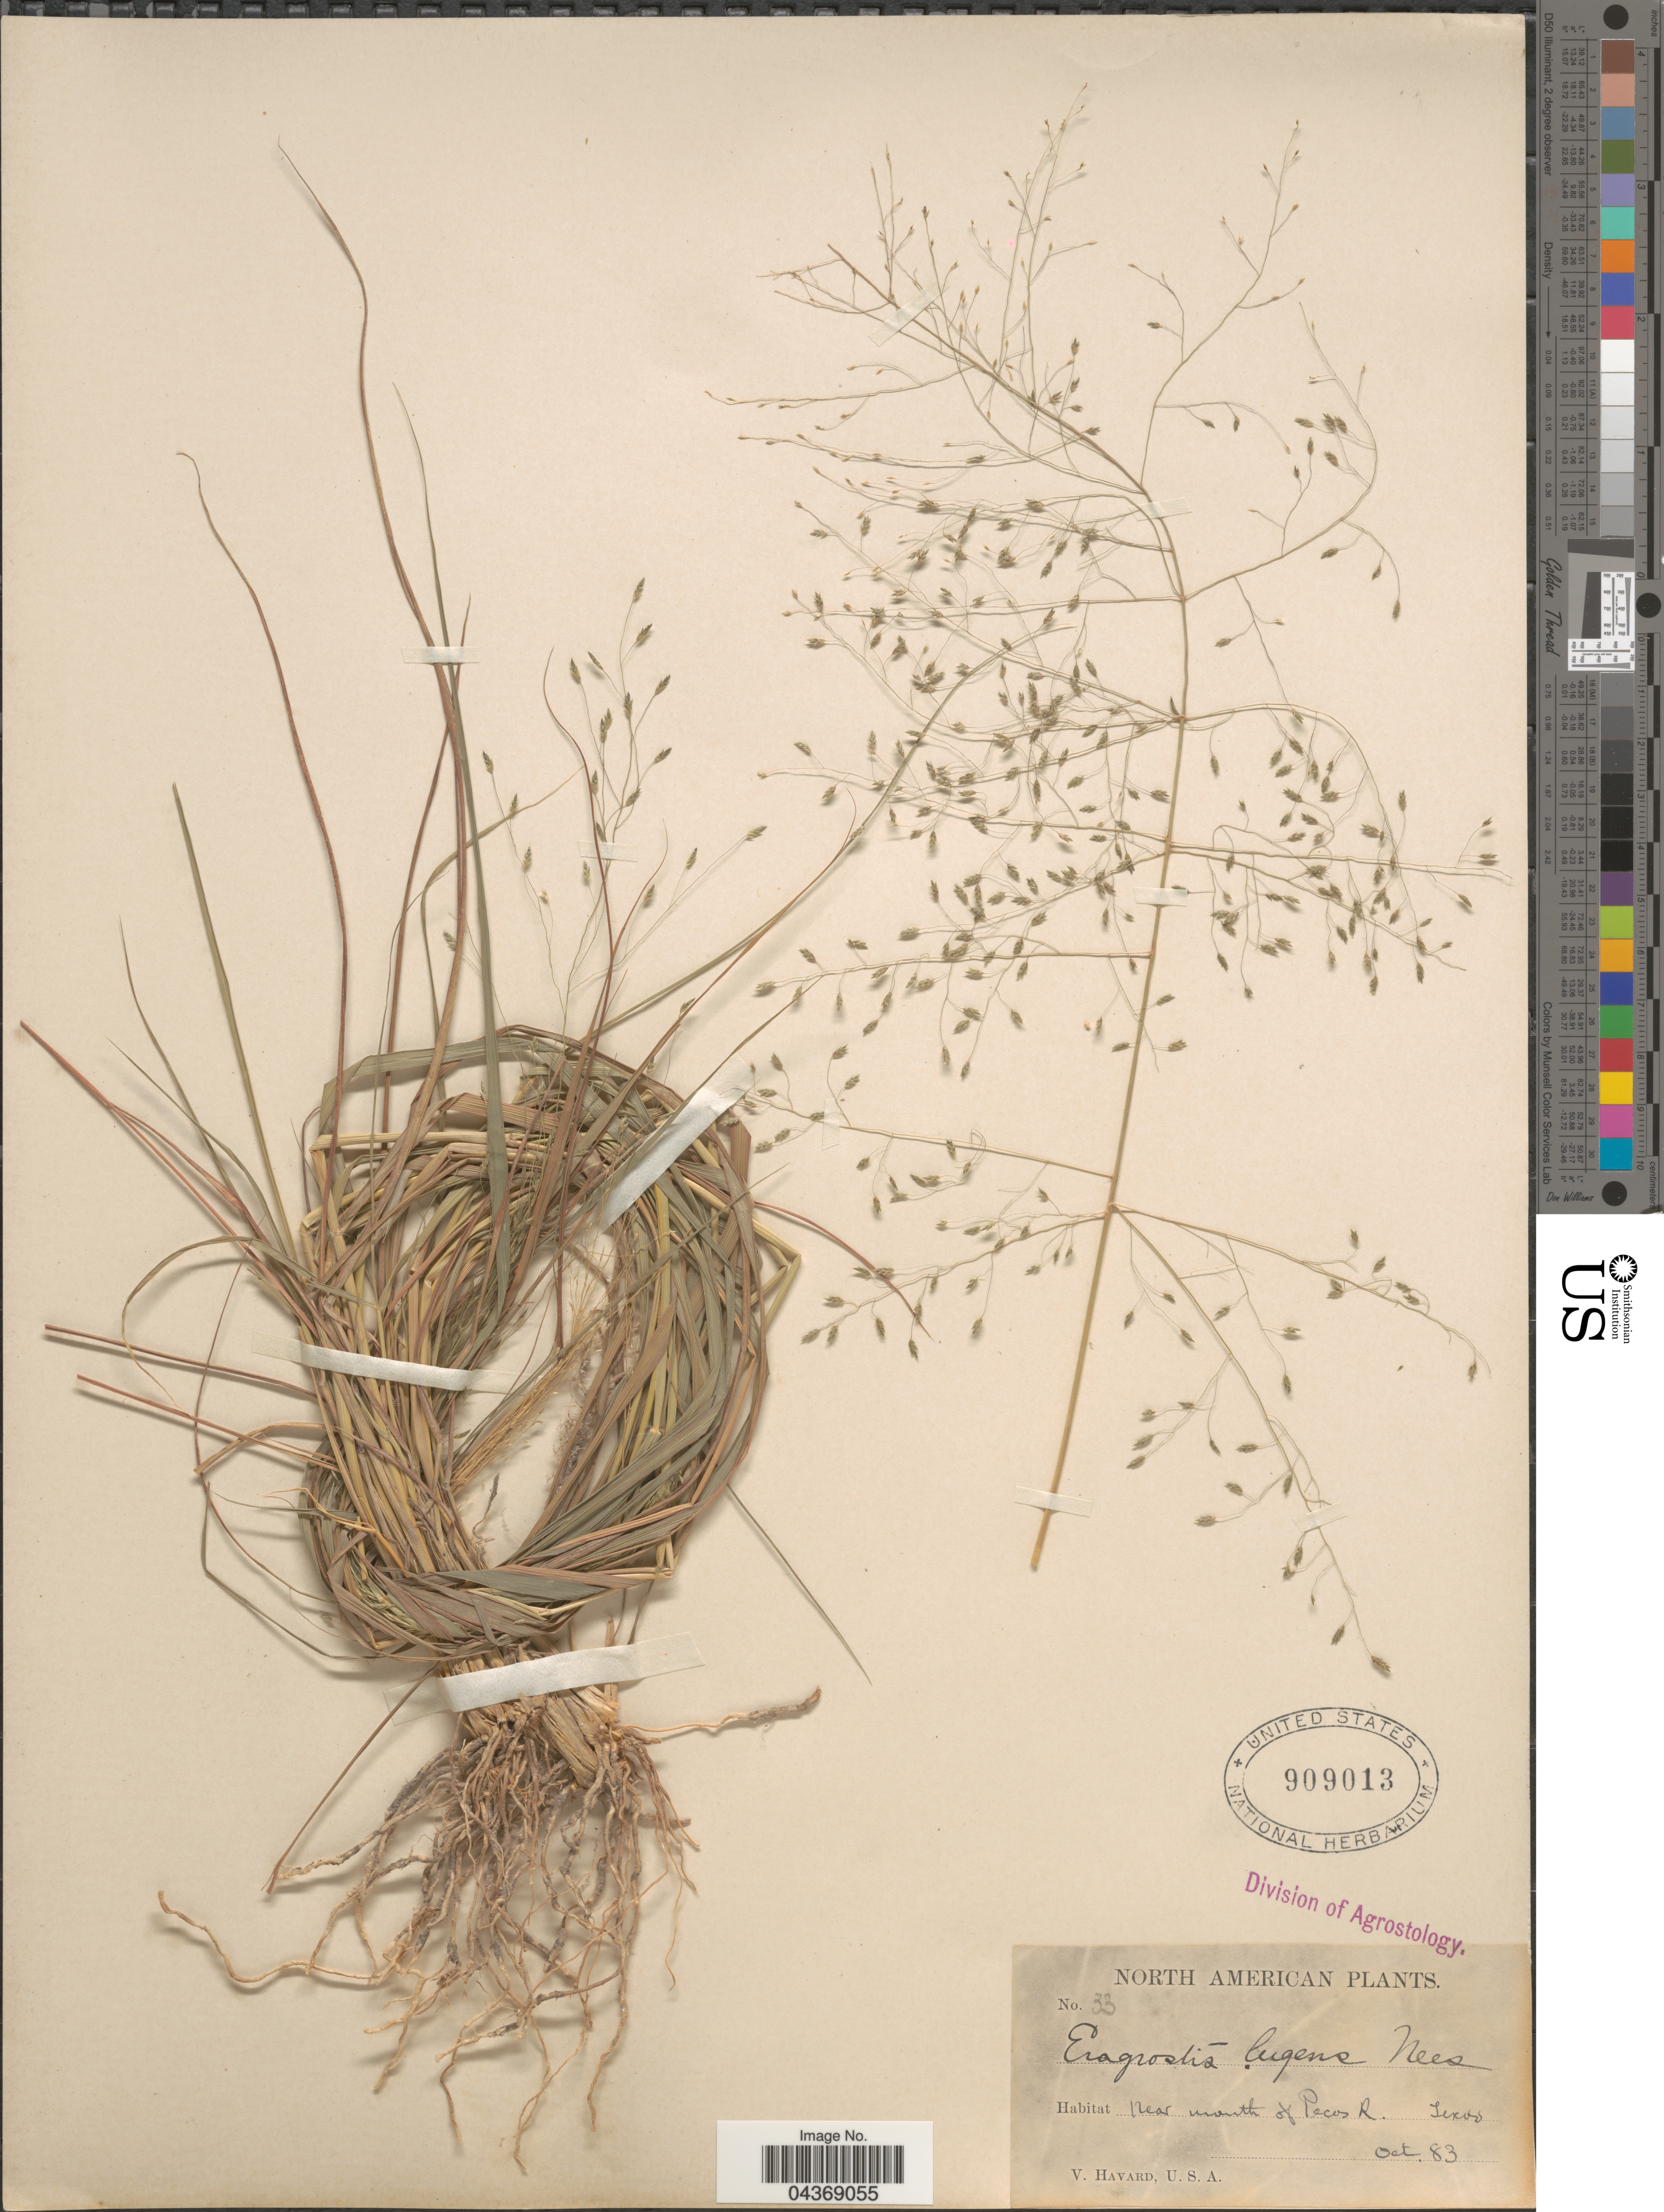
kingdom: Plantae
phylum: Tracheophyta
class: Liliopsida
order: Poales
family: Poaceae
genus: Eragrostis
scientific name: Eragrostis intermedia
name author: Hitchc.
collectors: V. Havard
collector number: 33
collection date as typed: Transcribed d/m/y: /10/83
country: United States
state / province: Texas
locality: Near mouth of Pecos R.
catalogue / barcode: US 909013